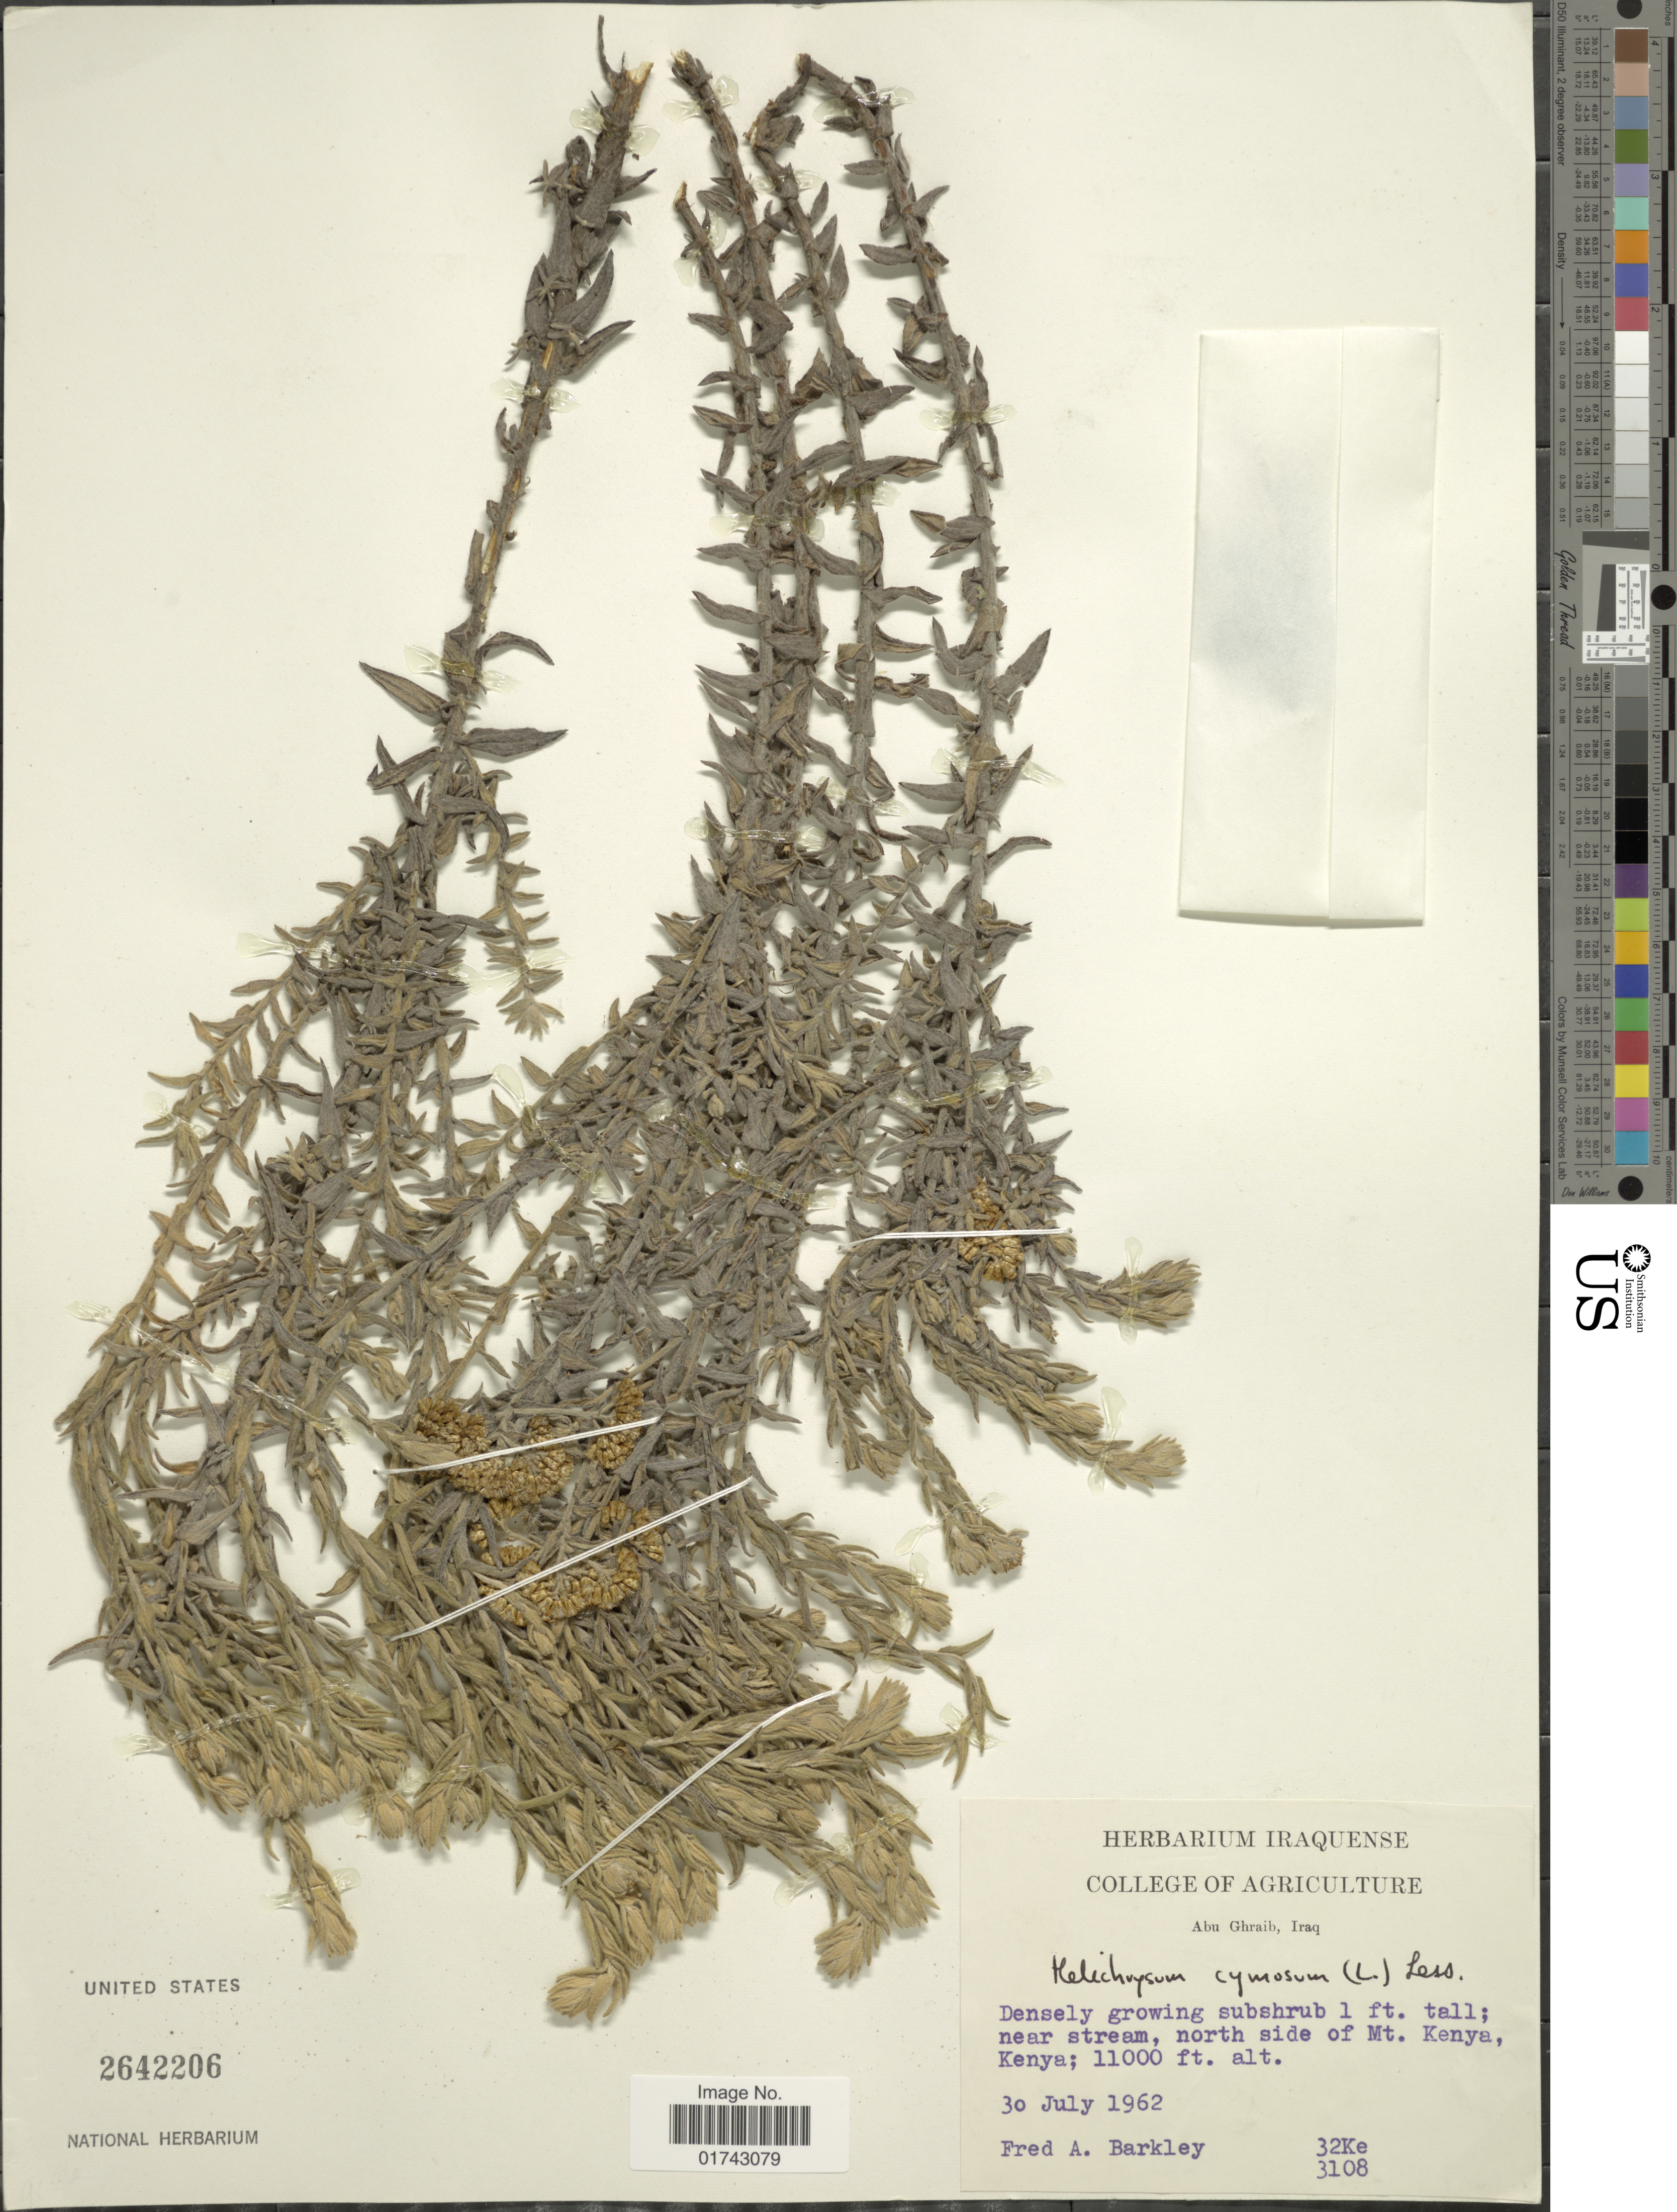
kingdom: Plantae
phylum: Tracheophyta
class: Magnoliopsida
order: Asterales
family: Asteraceae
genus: Helichrysum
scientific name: Helichrysum forskahlii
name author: (J.F. Gmel.) Hilliard & B.L. Burtt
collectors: F. A. Barkley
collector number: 32Ke3108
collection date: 1962-07-30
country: Kenya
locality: Near stream, north side of Mt. Kenya, Kenya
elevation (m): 3353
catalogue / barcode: US 2642206